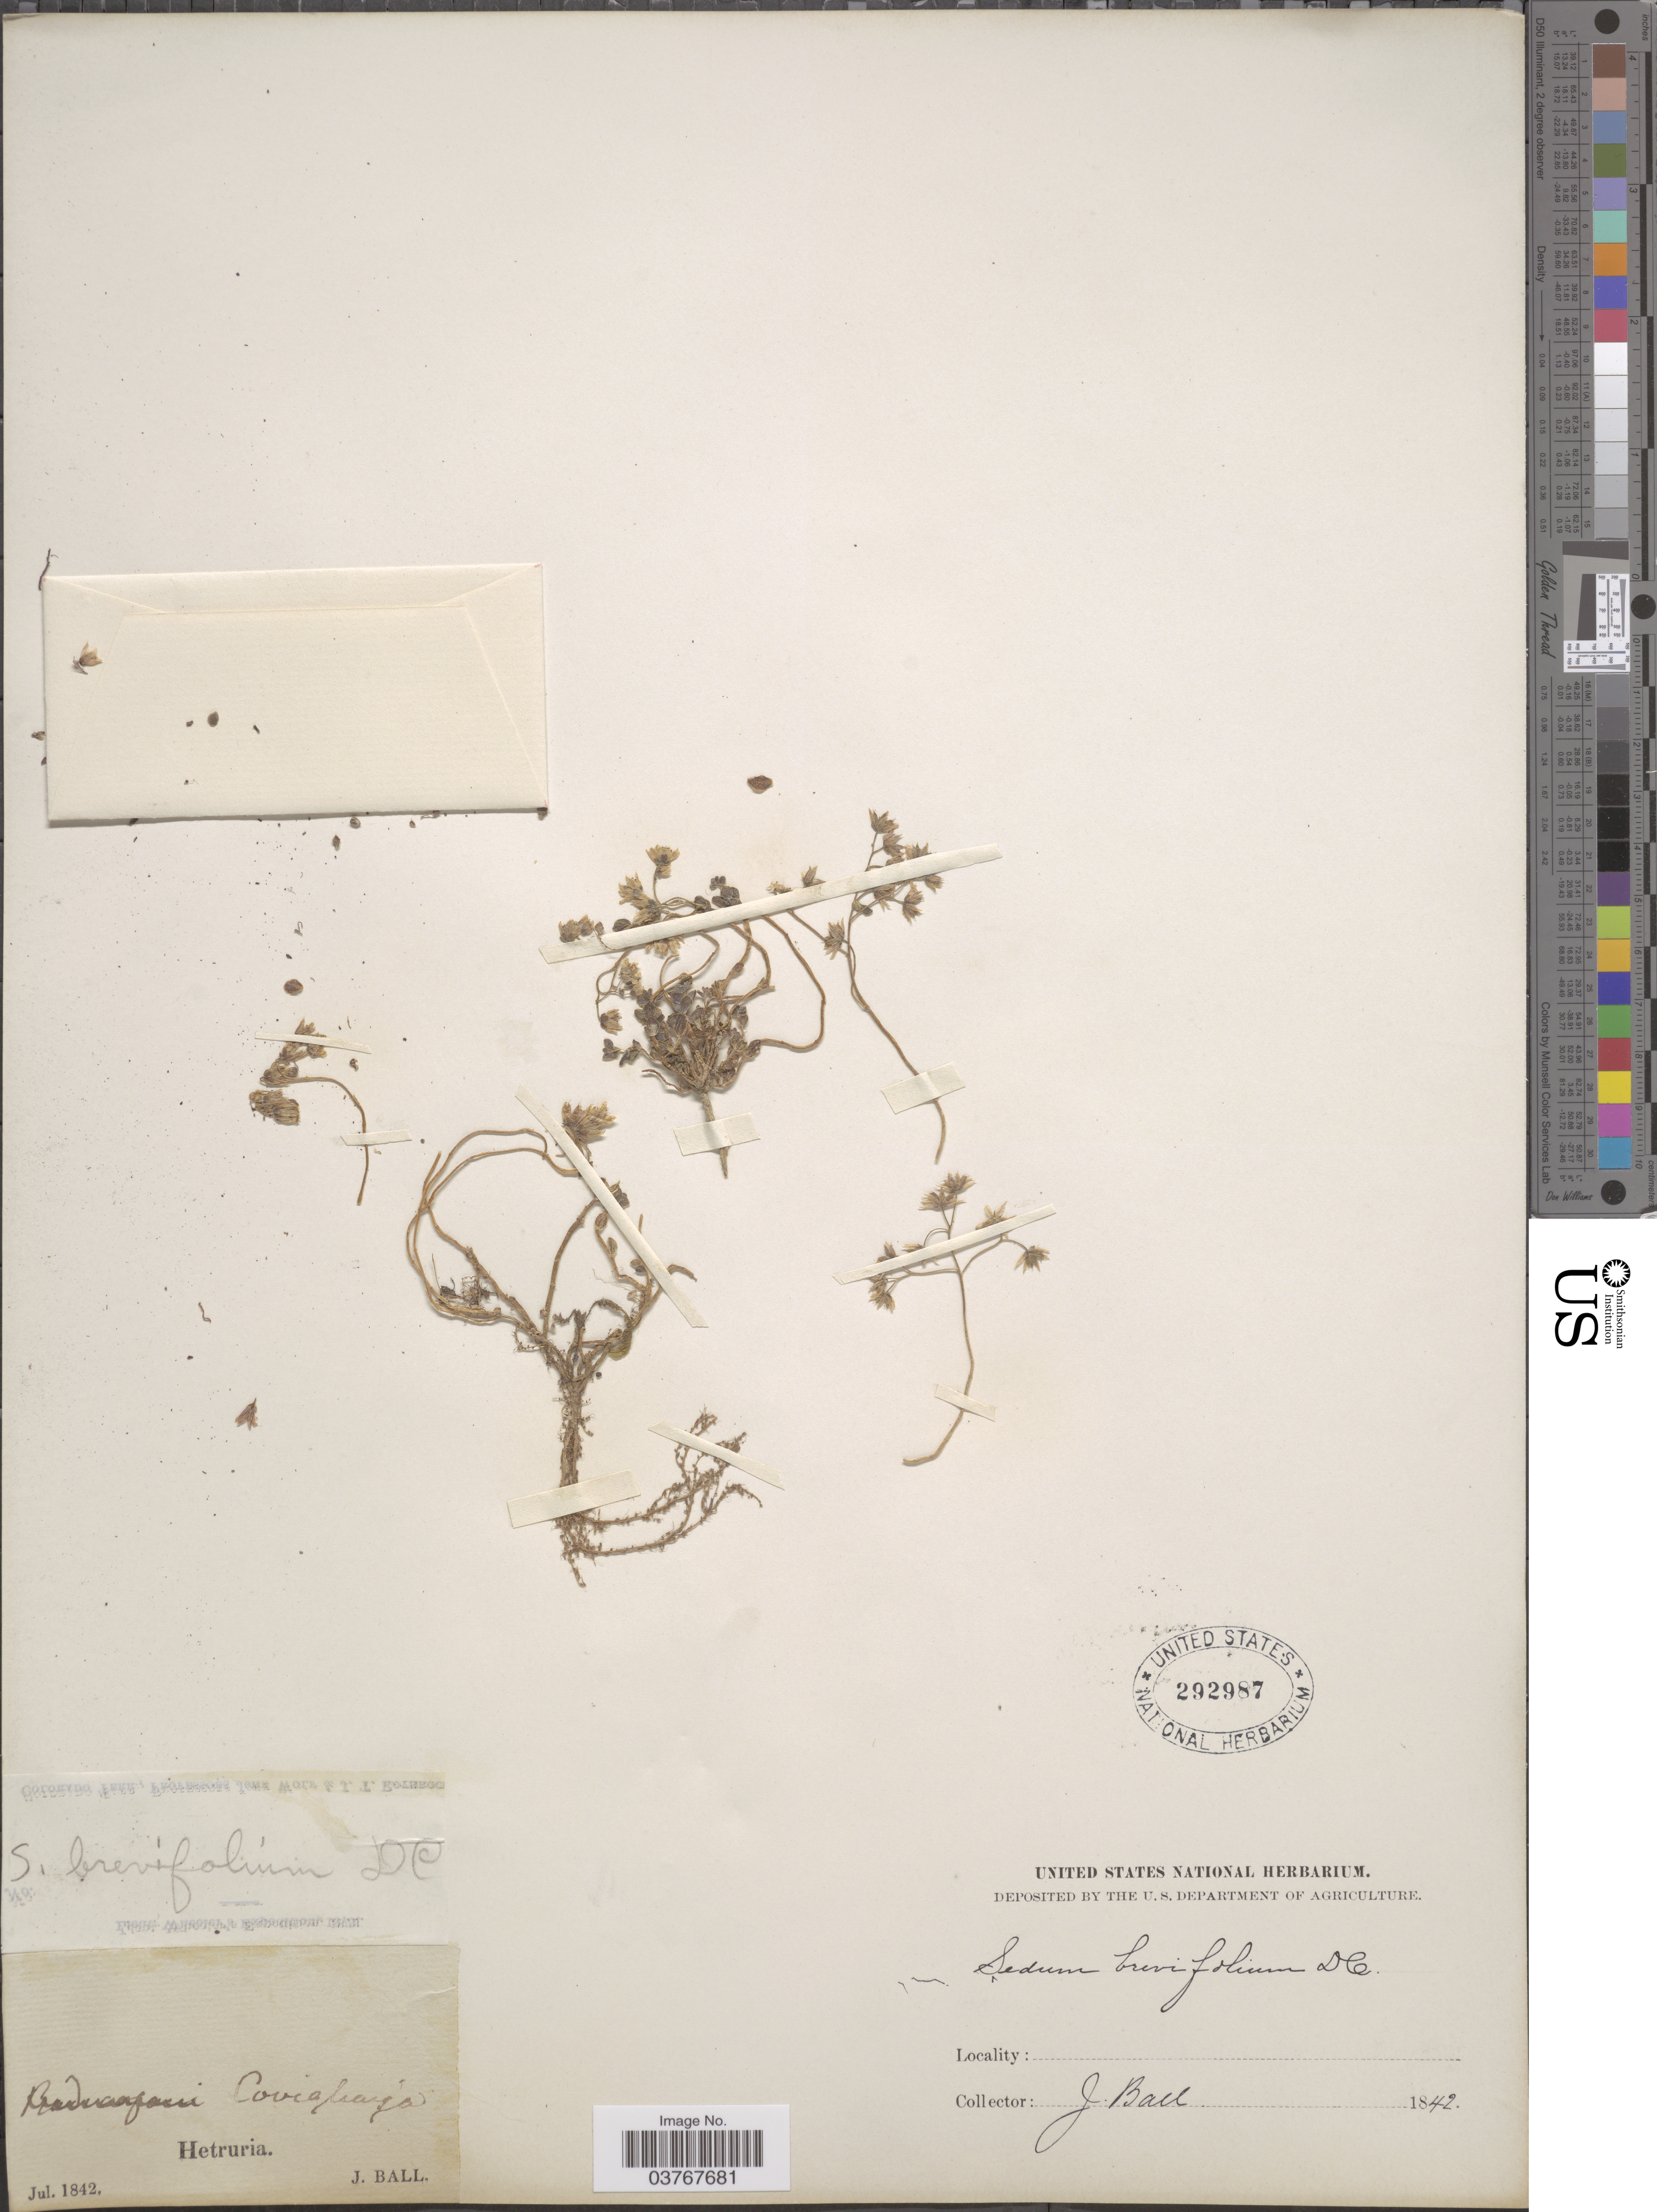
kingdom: Plantae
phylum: Tracheophyta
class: Magnoliopsida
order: Saxifragales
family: Crassulaceae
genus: Sedum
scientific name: Sedum brevifolium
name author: DC.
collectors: J. Ball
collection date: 1842-07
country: Italy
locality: Hetruria.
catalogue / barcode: US 292987